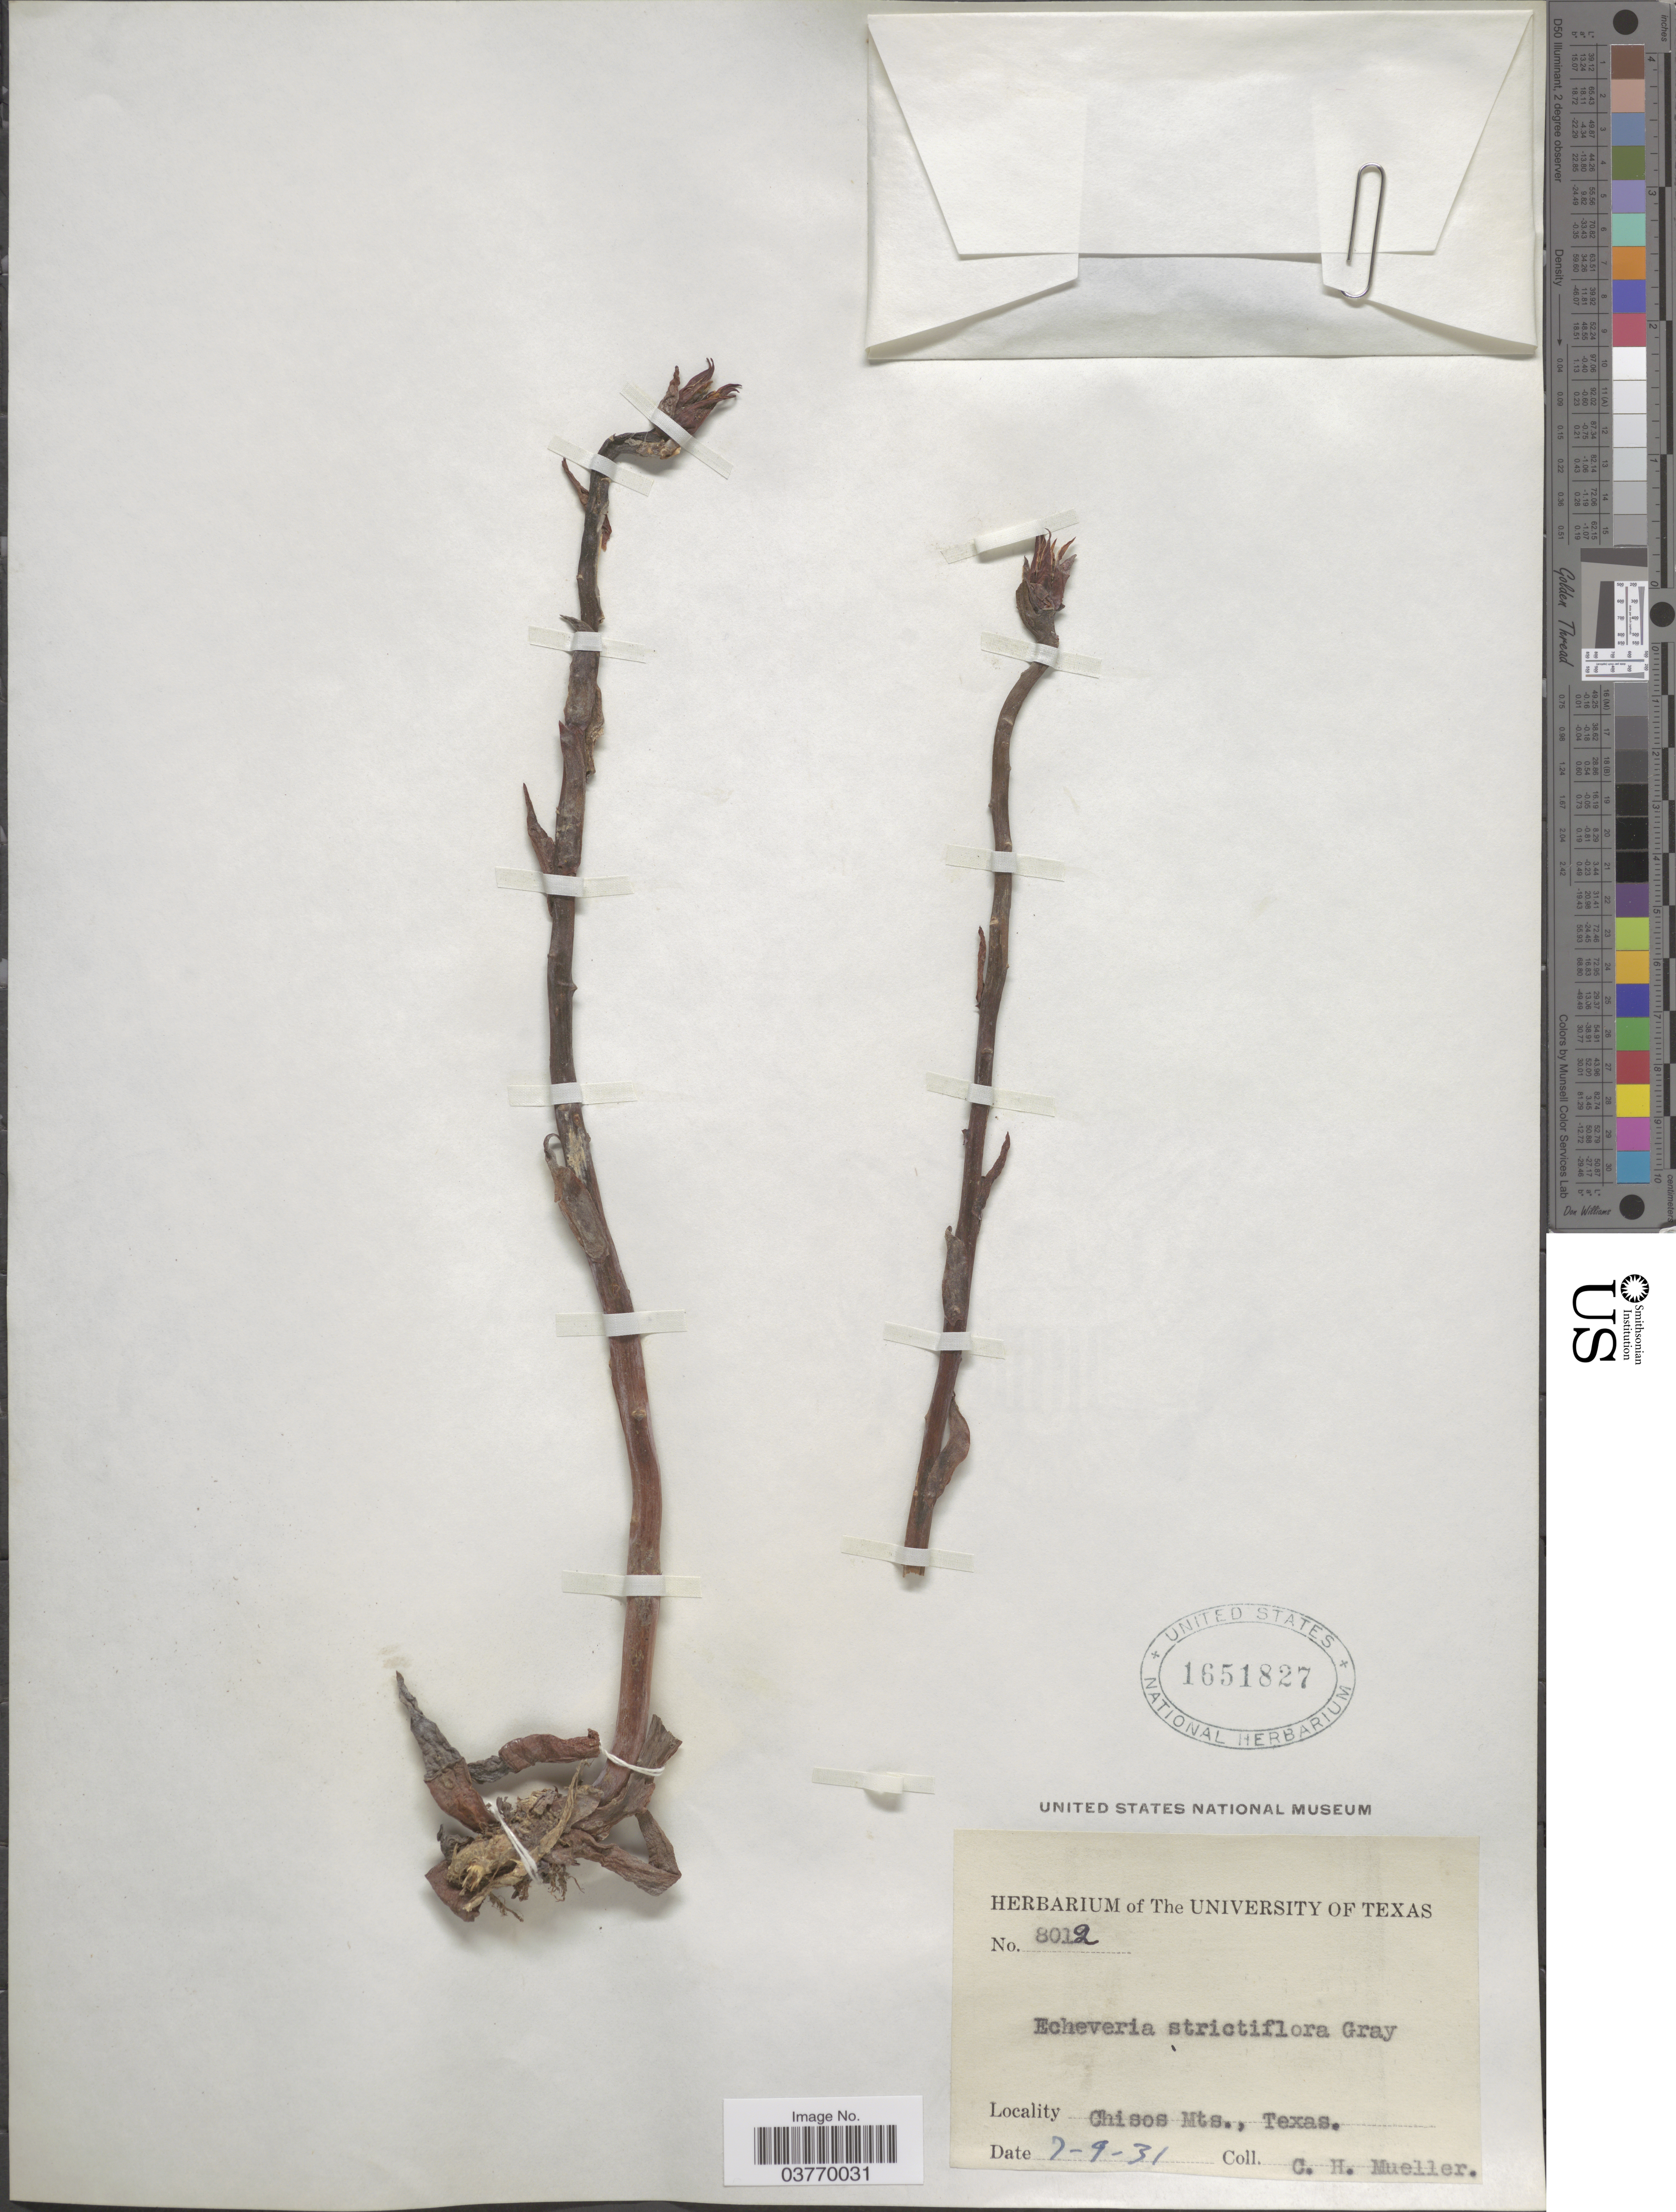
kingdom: Plantae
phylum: Tracheophyta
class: Magnoliopsida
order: Saxifragales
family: Crassulaceae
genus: Echeveria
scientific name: Echeveria strictiflora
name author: A. Gray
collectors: C. H. Mueller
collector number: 8012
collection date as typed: Transcribed d/m/y: 9/7/31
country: United States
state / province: Texas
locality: Chisos Mts.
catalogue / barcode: US 1651827